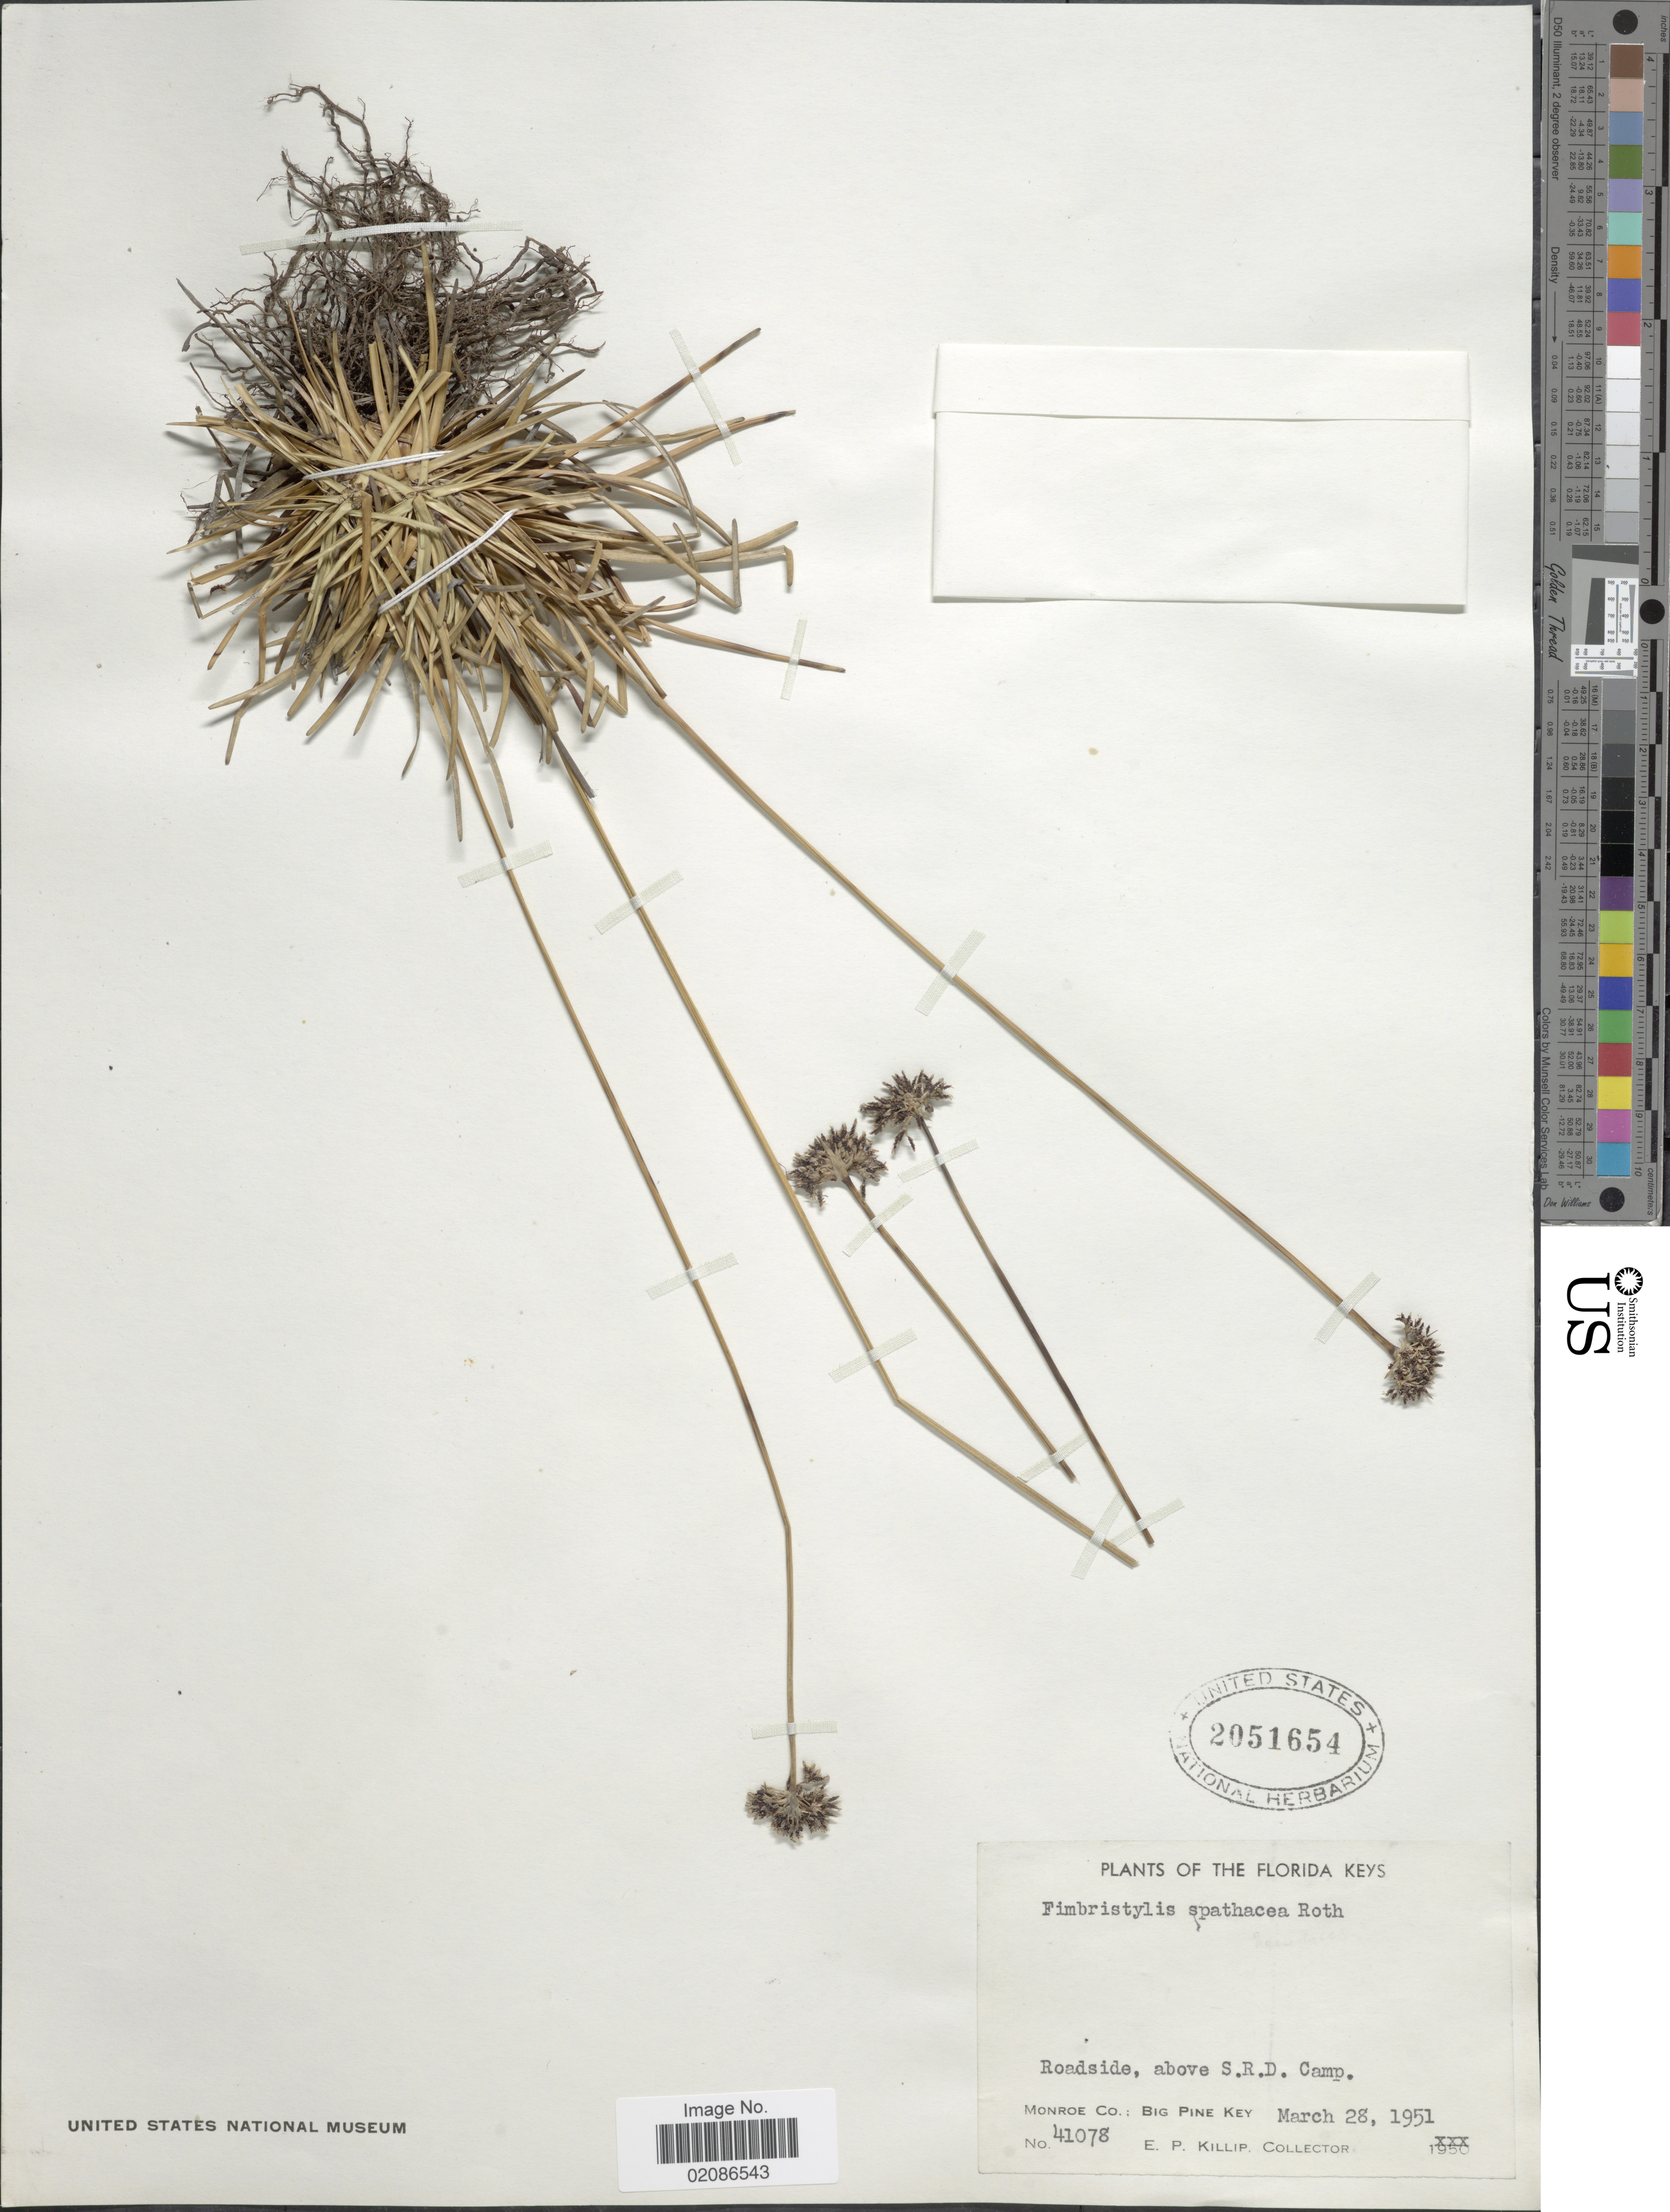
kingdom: Plantae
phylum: Tracheophyta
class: Liliopsida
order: Poales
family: Cyperaceae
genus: Fimbristylis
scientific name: Fimbristylis cymosa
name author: R. Br.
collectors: E. P. Killip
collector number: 41078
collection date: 1951-03-28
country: United States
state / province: Florida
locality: The Florida Keys, Roadside, above S.R.D. Camp. Monroe Co: Big Pine Key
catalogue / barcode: US 2051654